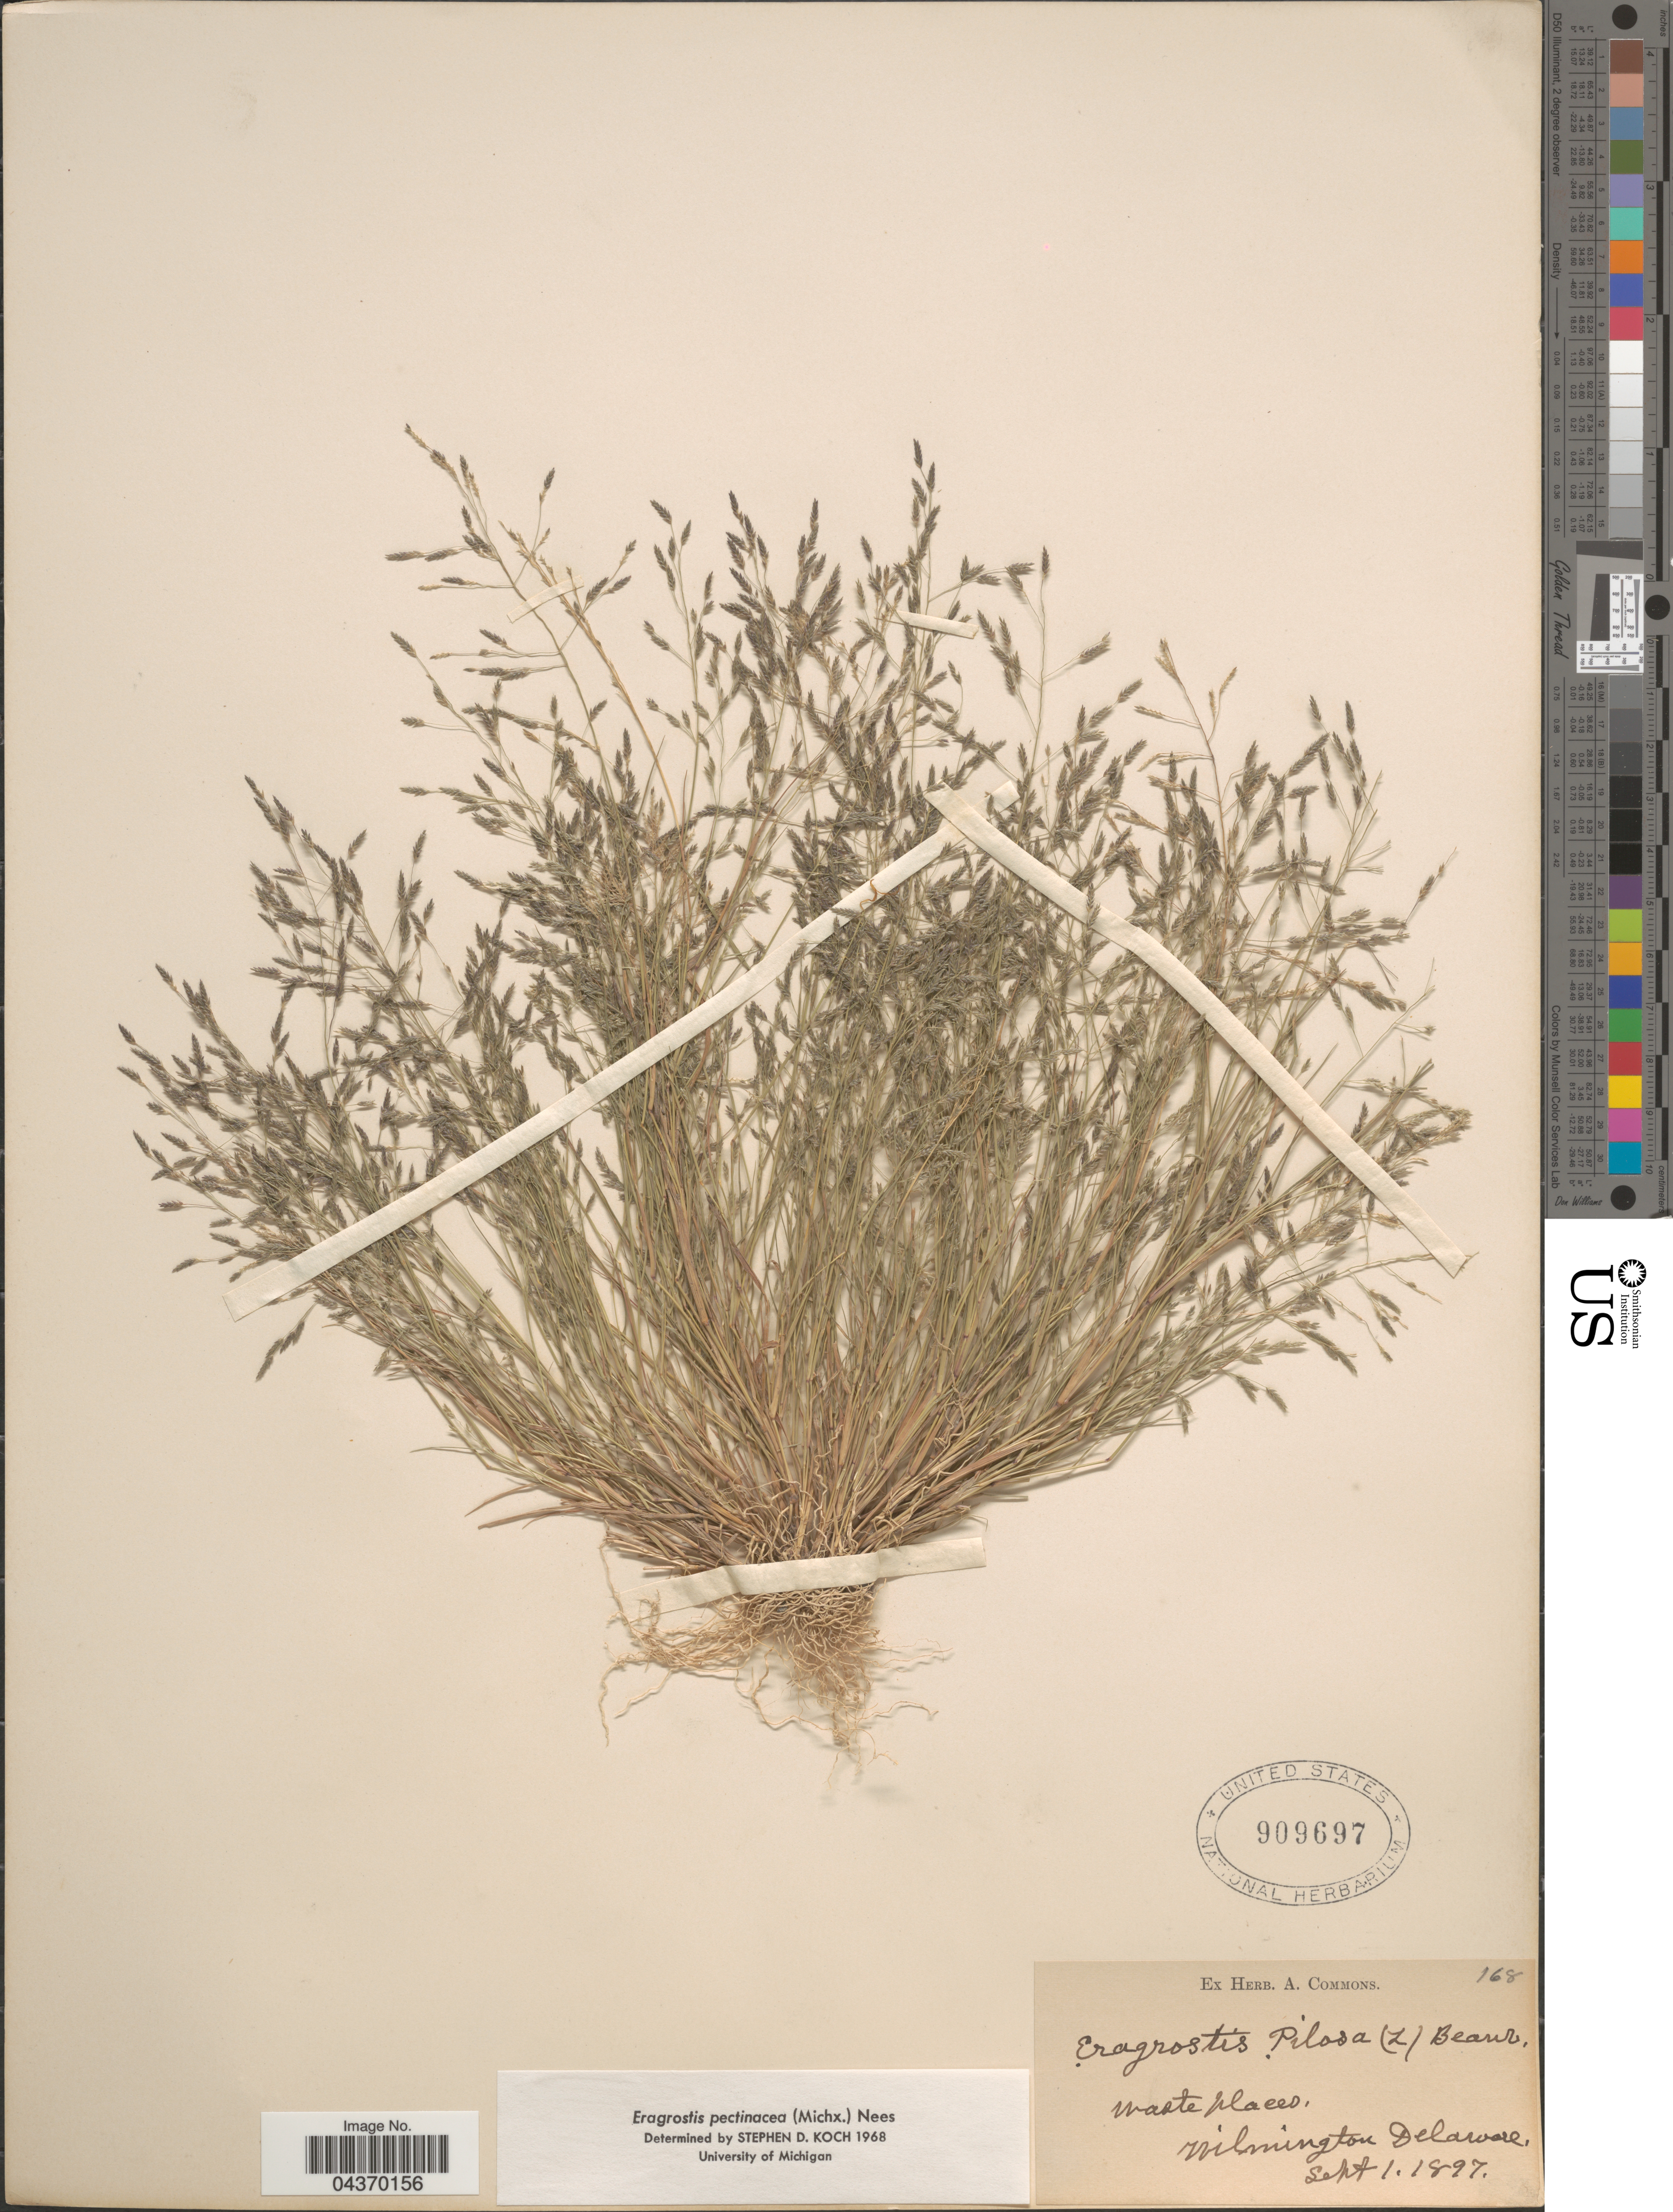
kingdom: Plantae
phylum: Tracheophyta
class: Liliopsida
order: Poales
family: Poaceae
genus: Eragrostis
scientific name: Eragrostis pectinacea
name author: (Michx.) Nees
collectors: ex herb. A. Commons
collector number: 168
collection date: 1897-09-01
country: United States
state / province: Delaware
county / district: New Castle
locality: Wilmington.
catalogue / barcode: US 909697